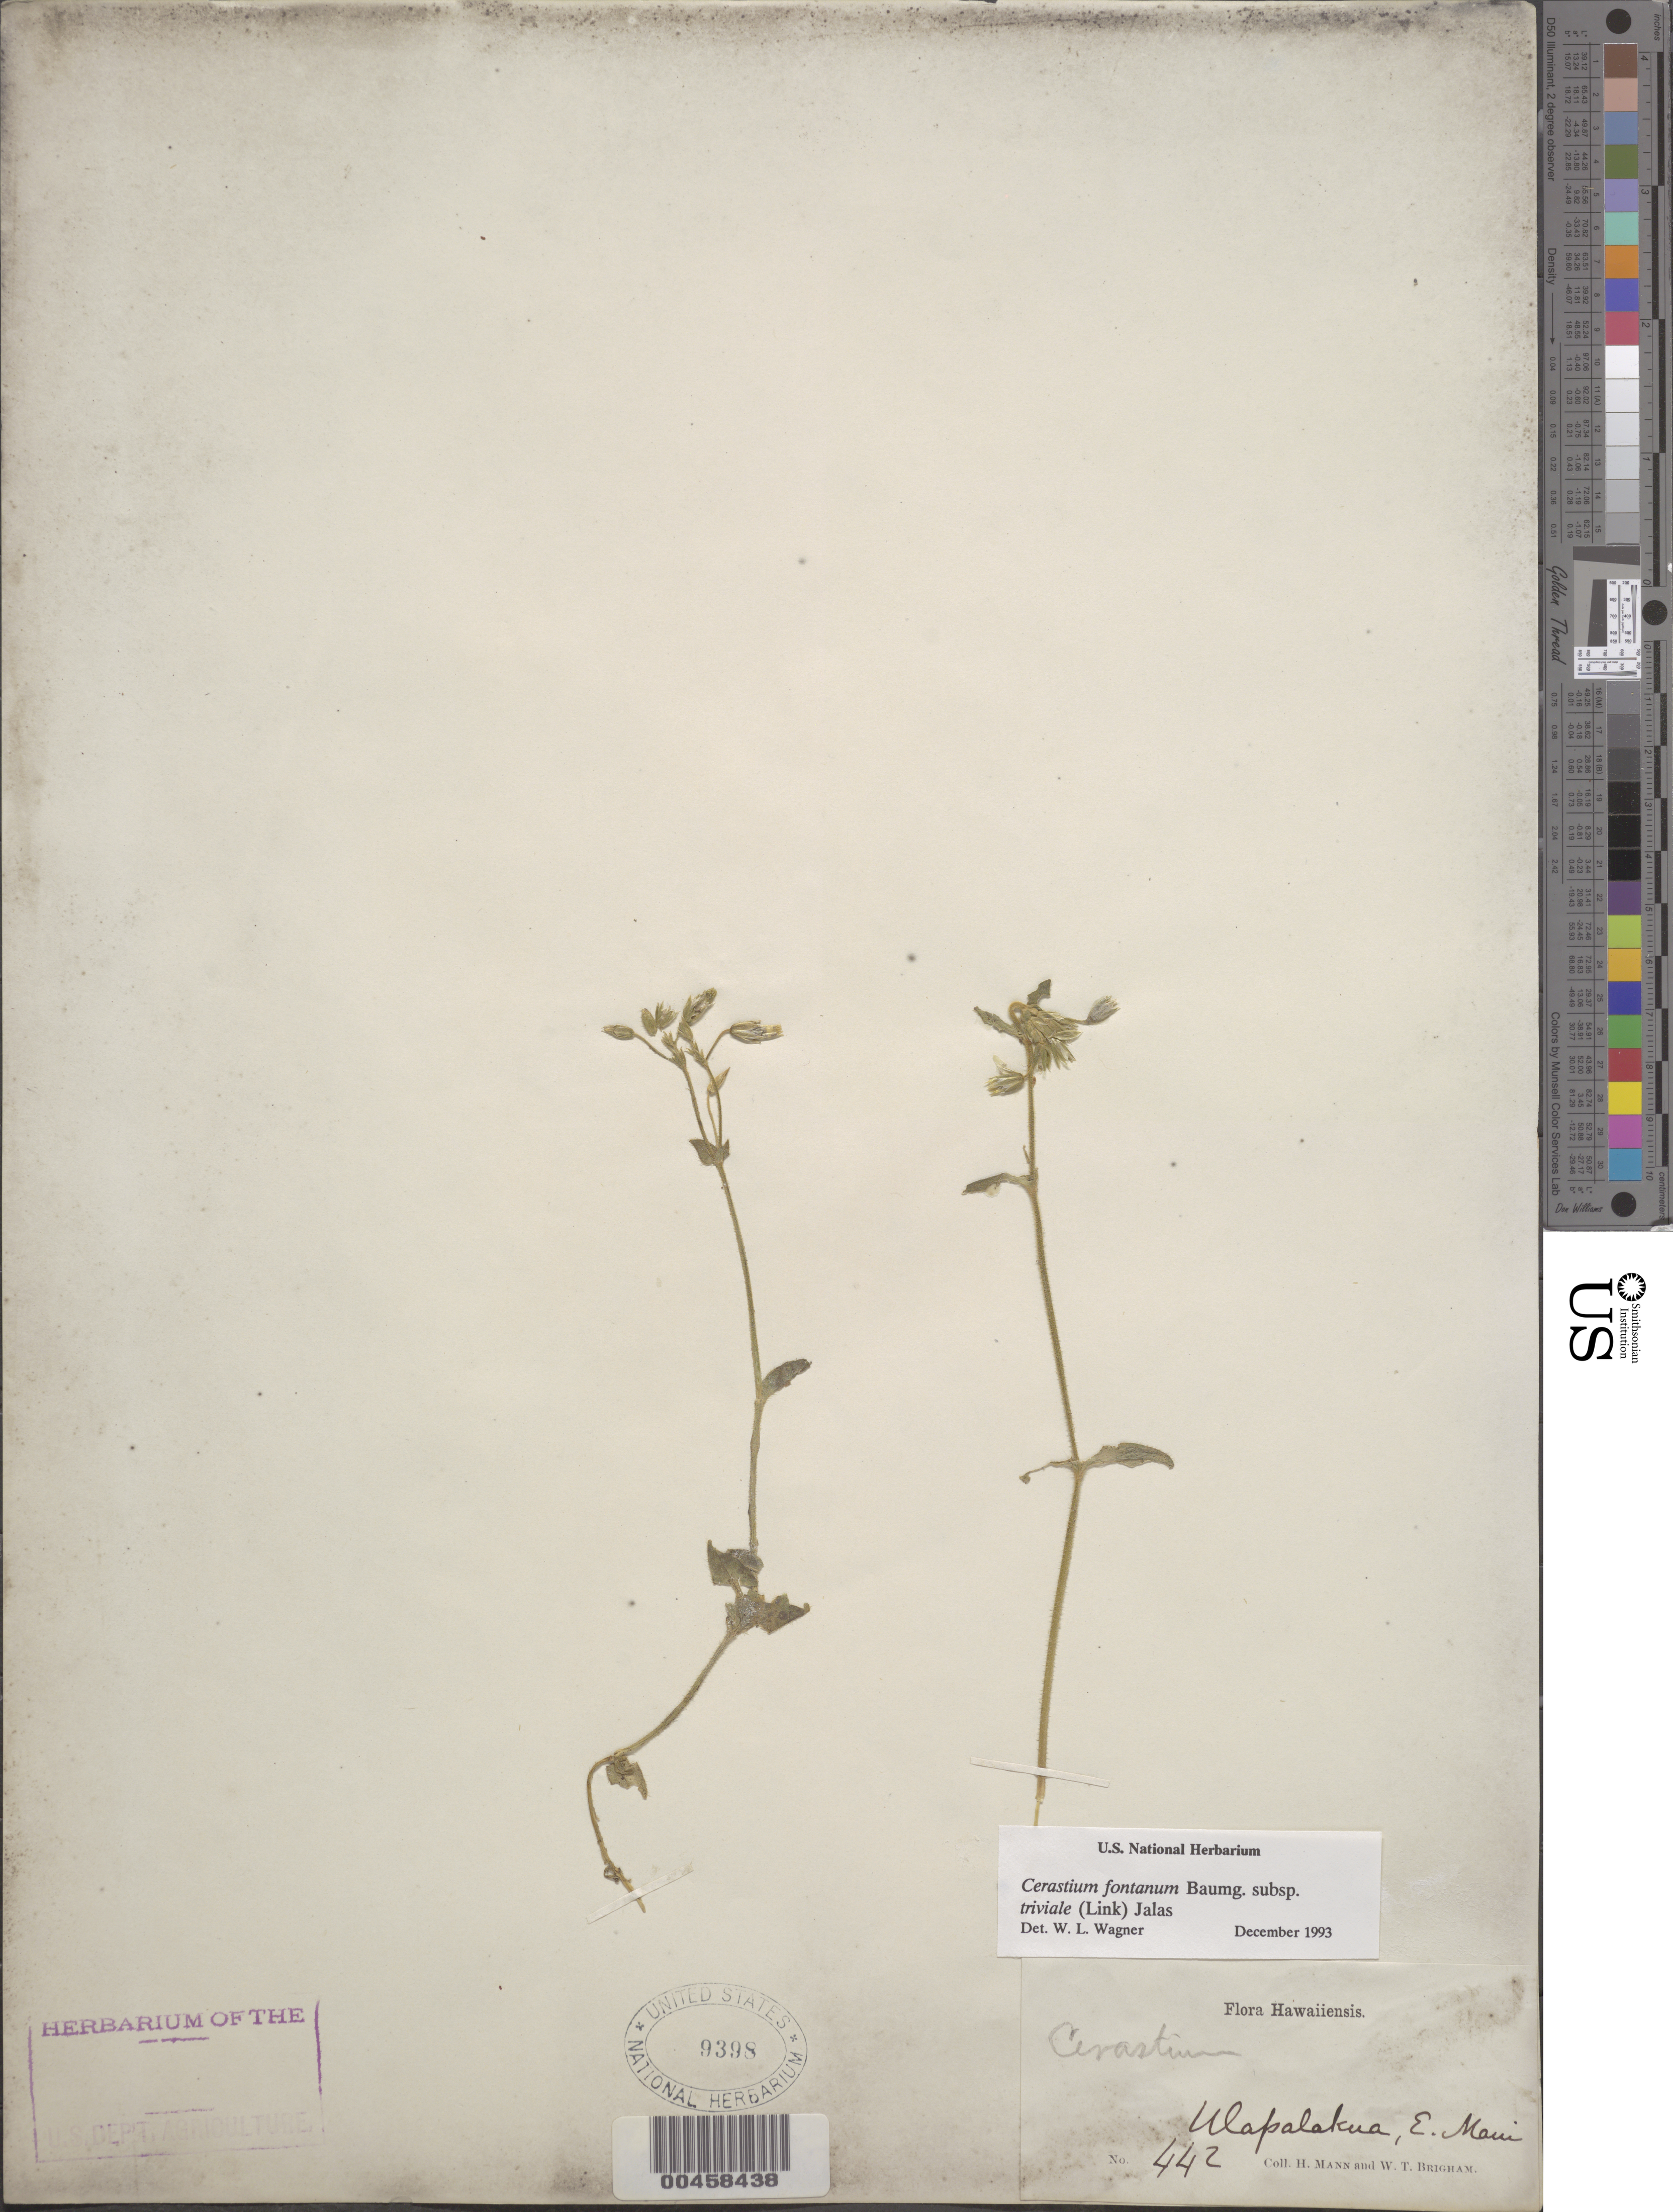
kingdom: Plantae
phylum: Tracheophyta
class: Magnoliopsida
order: Caryophyllales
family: Caryophyllaceae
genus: Cerastium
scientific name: Cerastium fontanum subsp. triviale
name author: (E.H.L. Krause) Jalas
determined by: Wagner, W. L., (BOT), Smithsonian Institution - National Museum of Natural History (UNITED STATES)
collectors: H. Mann & W. T. Brigham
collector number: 442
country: United States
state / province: Hawaii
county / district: Maui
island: Maui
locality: Ulapalakua, E. Maui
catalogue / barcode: US 9398